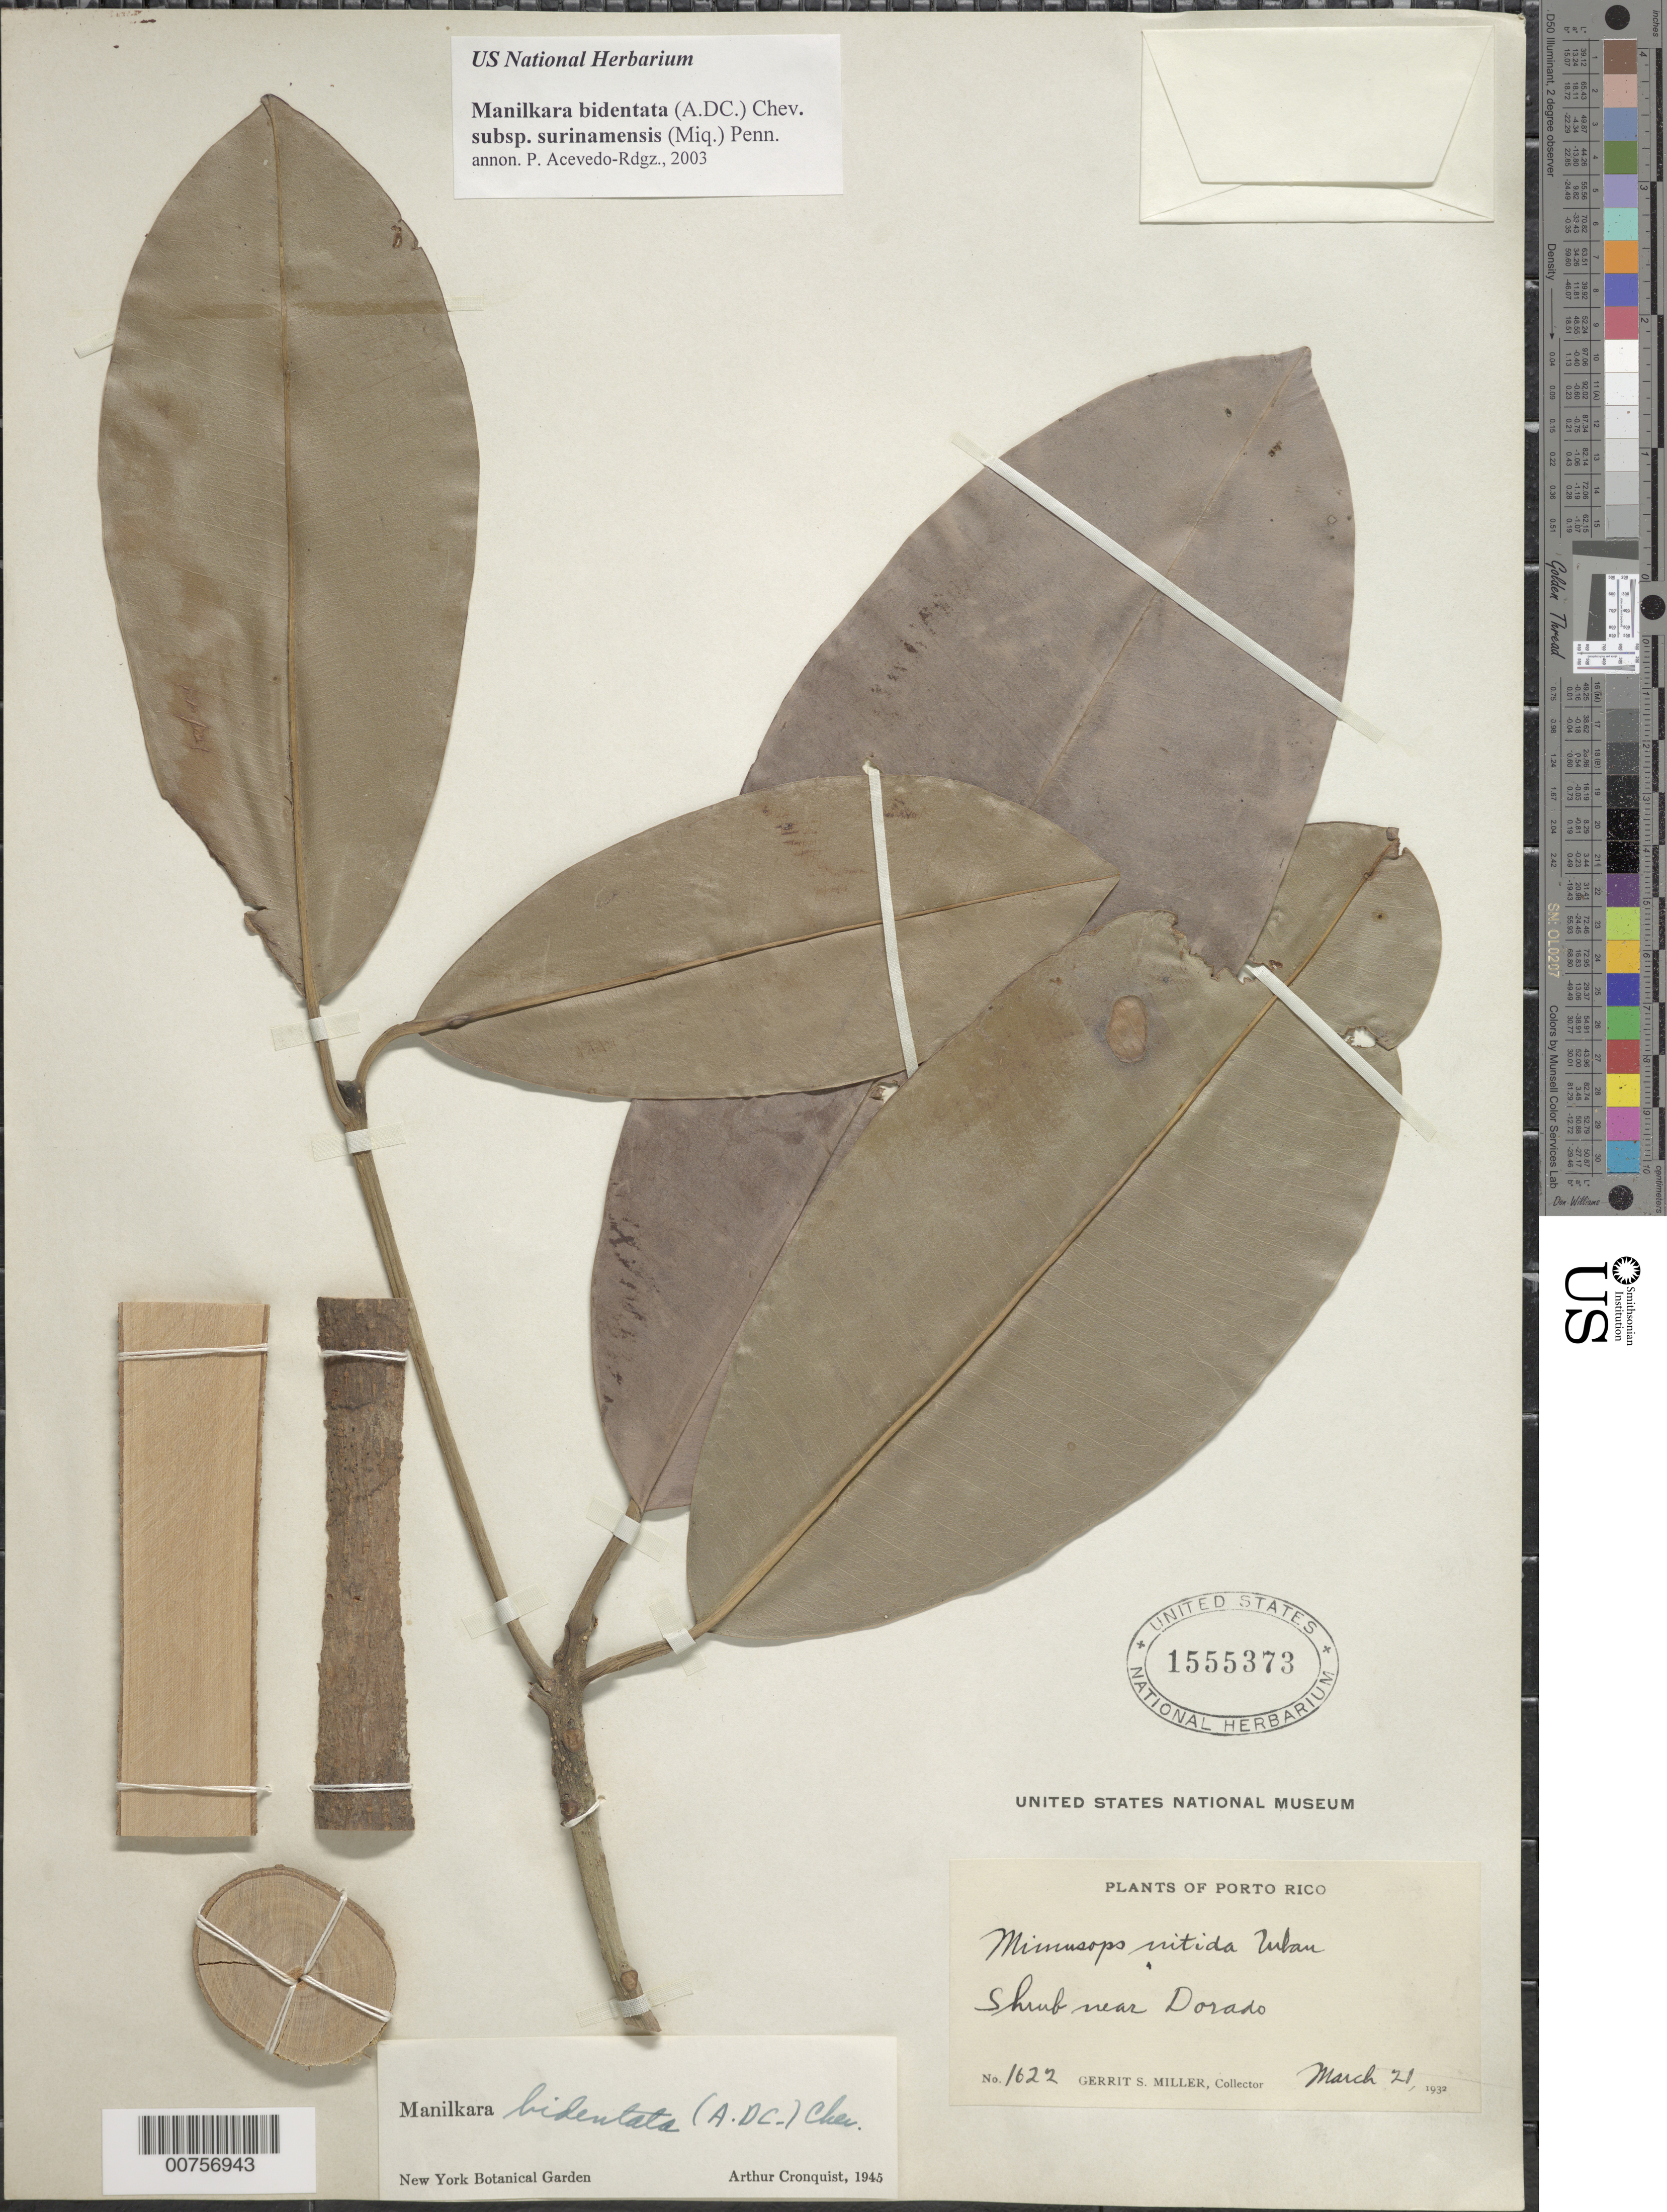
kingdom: Plantae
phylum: Tracheophyta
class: Magnoliopsida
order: Ericales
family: Sapotaceae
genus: Manilkara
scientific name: Manilkara bidentata subsp. surinamensis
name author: (Miq.) T.D. Penn.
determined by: Acevedo-Rodríguez, P., (BOT), Smithsonian Institution - National Museum of Natural History (UNITED STATES)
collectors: G. S. Miller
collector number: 1622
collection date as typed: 21 Mar 1932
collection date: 1932-03-21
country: Puerto Rico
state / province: Dorado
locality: Near Dorado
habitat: Shrub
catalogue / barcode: US 1555373